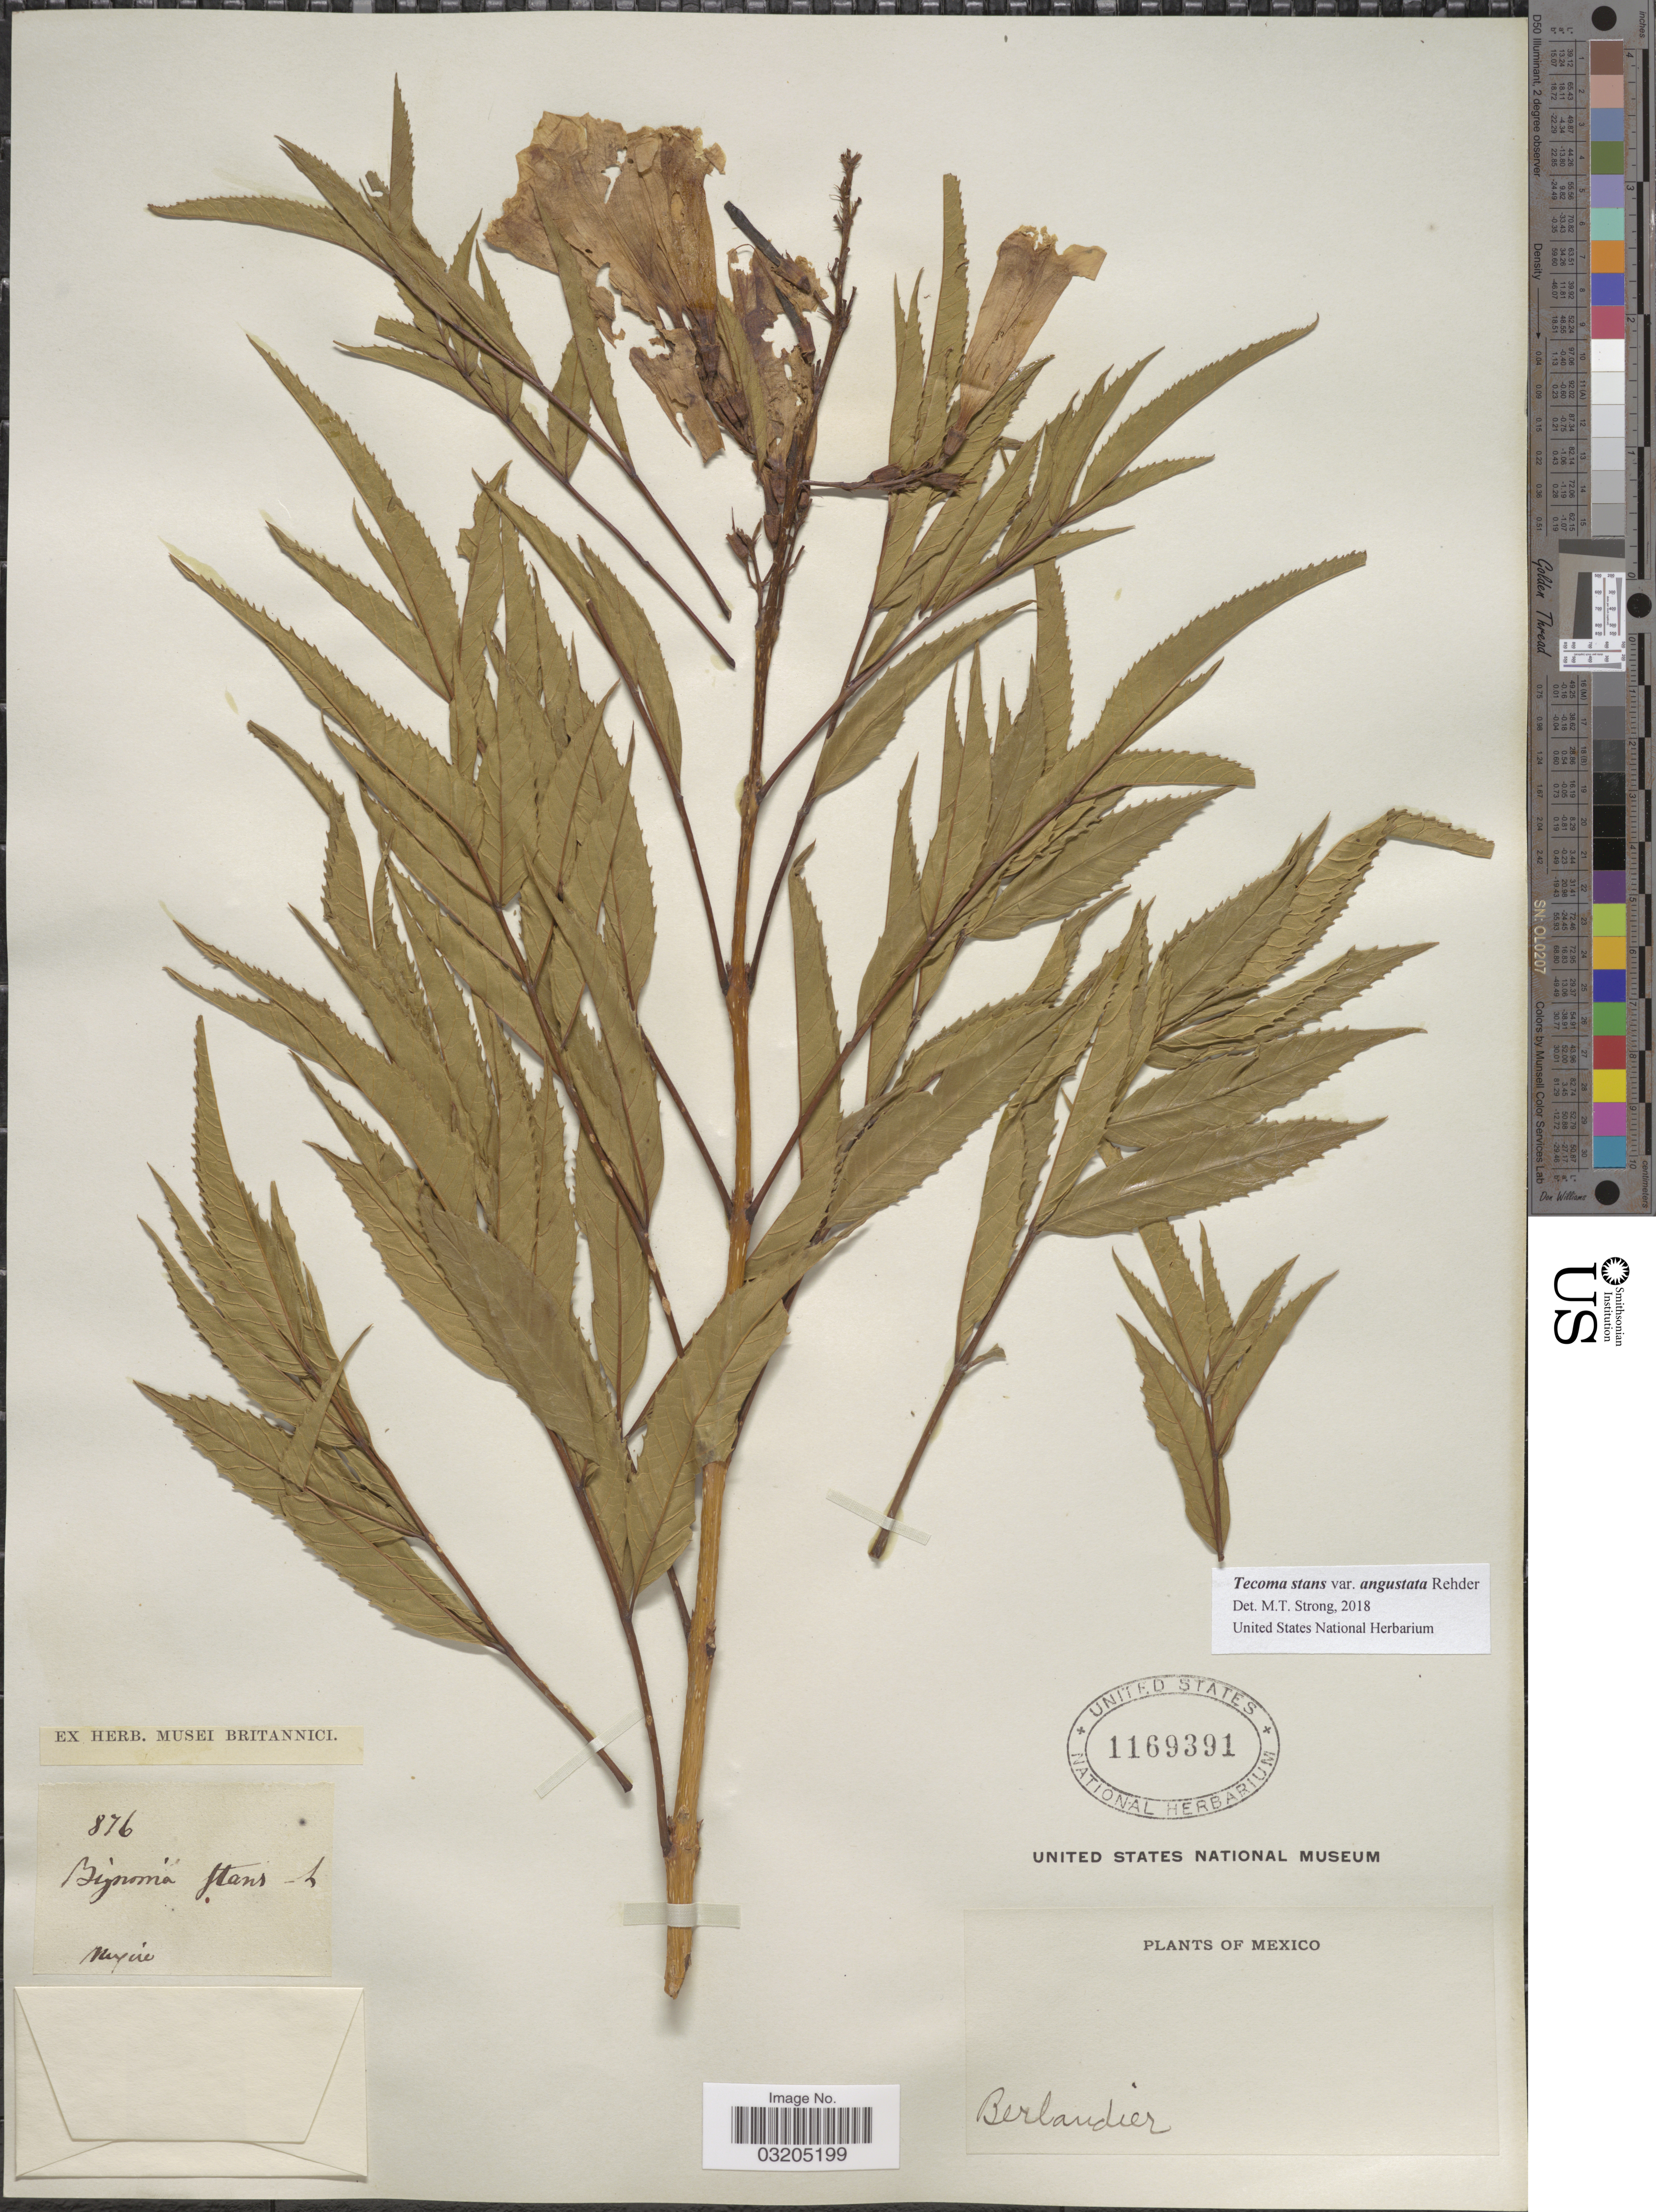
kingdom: Plantae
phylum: Tracheophyta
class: Magnoliopsida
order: Lamiales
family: Bignoniaceae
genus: Tecoma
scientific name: Tecoma stans var. angustata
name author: Rehder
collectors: J. L. Berlandier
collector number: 876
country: Mexico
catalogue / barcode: US 1169391